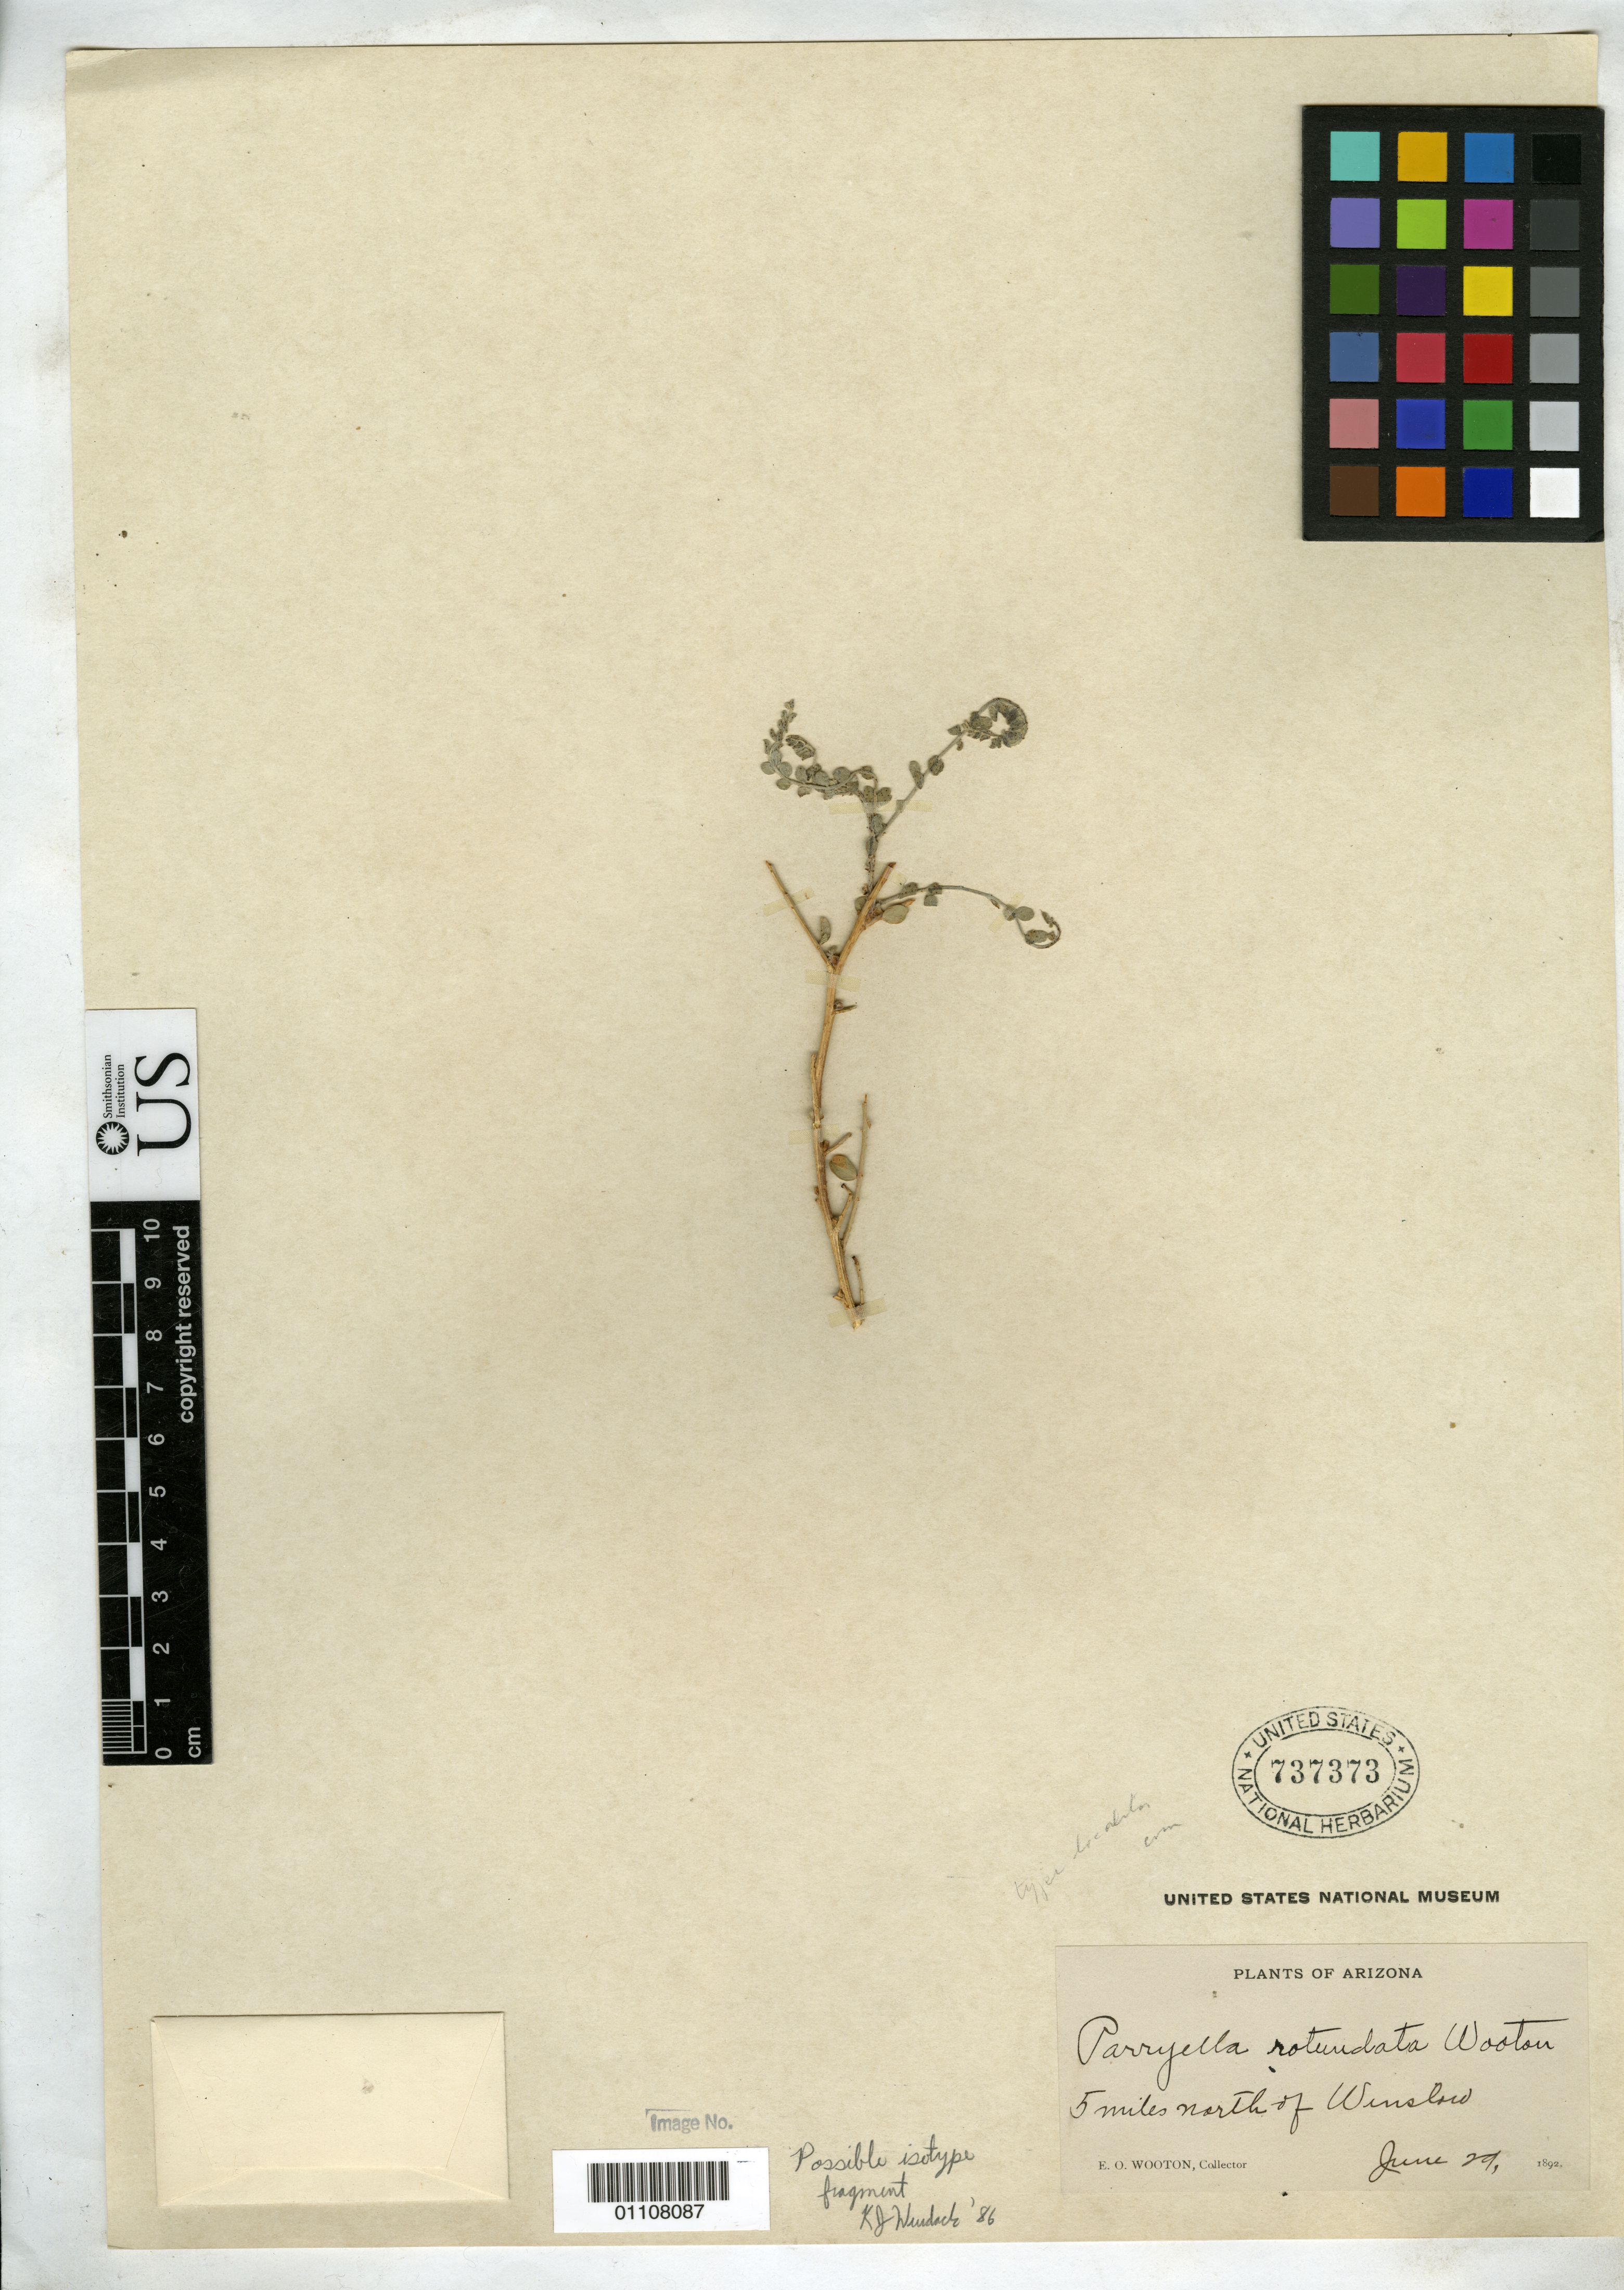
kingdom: Plantae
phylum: Tracheophyta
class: Magnoliopsida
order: Fabales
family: Fabaceae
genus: Parryella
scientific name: Parryella rotundata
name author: Wooton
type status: Isotype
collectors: E. O. Wooton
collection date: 1892-06-29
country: United States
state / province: Arizona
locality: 5 miles north of Winslow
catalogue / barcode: US 737373